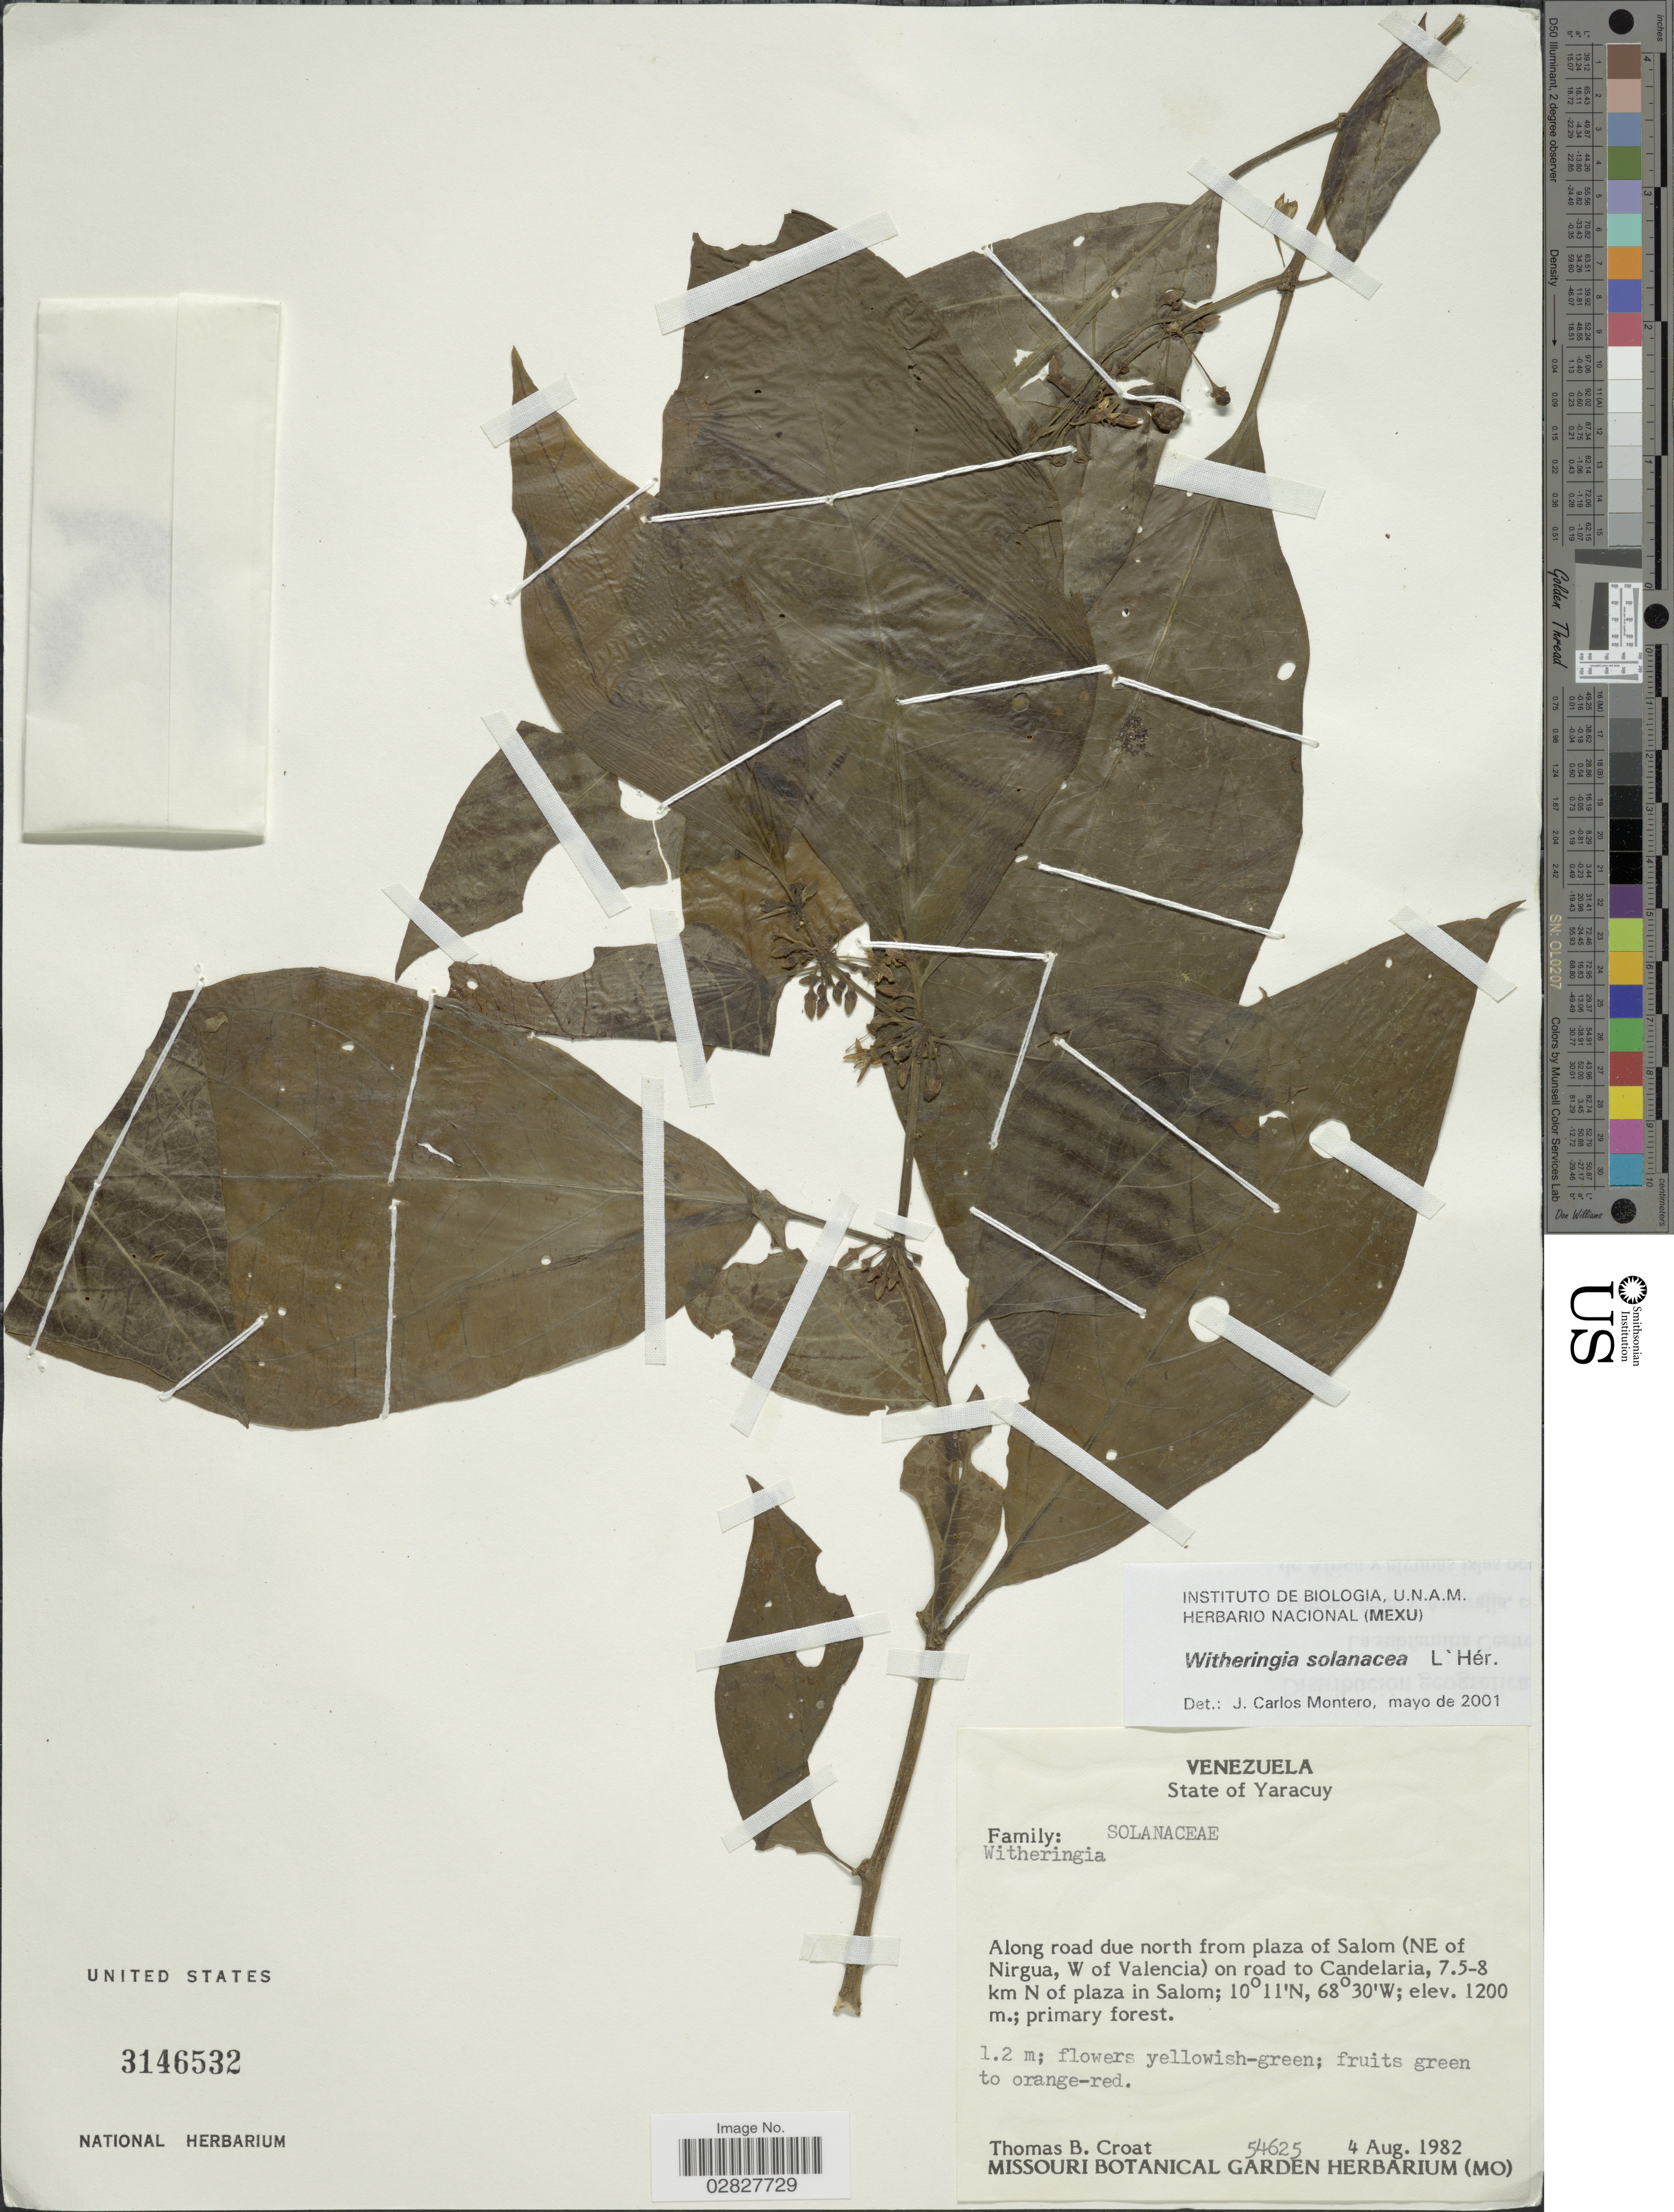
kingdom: Plantae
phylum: Tracheophyta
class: Magnoliopsida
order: Solanales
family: Solanaceae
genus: Witheringia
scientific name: Witheringia solanacea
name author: L'Hér.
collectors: T. B. Croat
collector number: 54625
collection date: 1982-08-04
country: Venezuela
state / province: Yaracuy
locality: Along road due north from plaza of Salom (NE of Nirgua, W of Valencia) on road to Candelaria, 7.5-8 km N of plaza in Salom.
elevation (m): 1200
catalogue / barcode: US 3146532